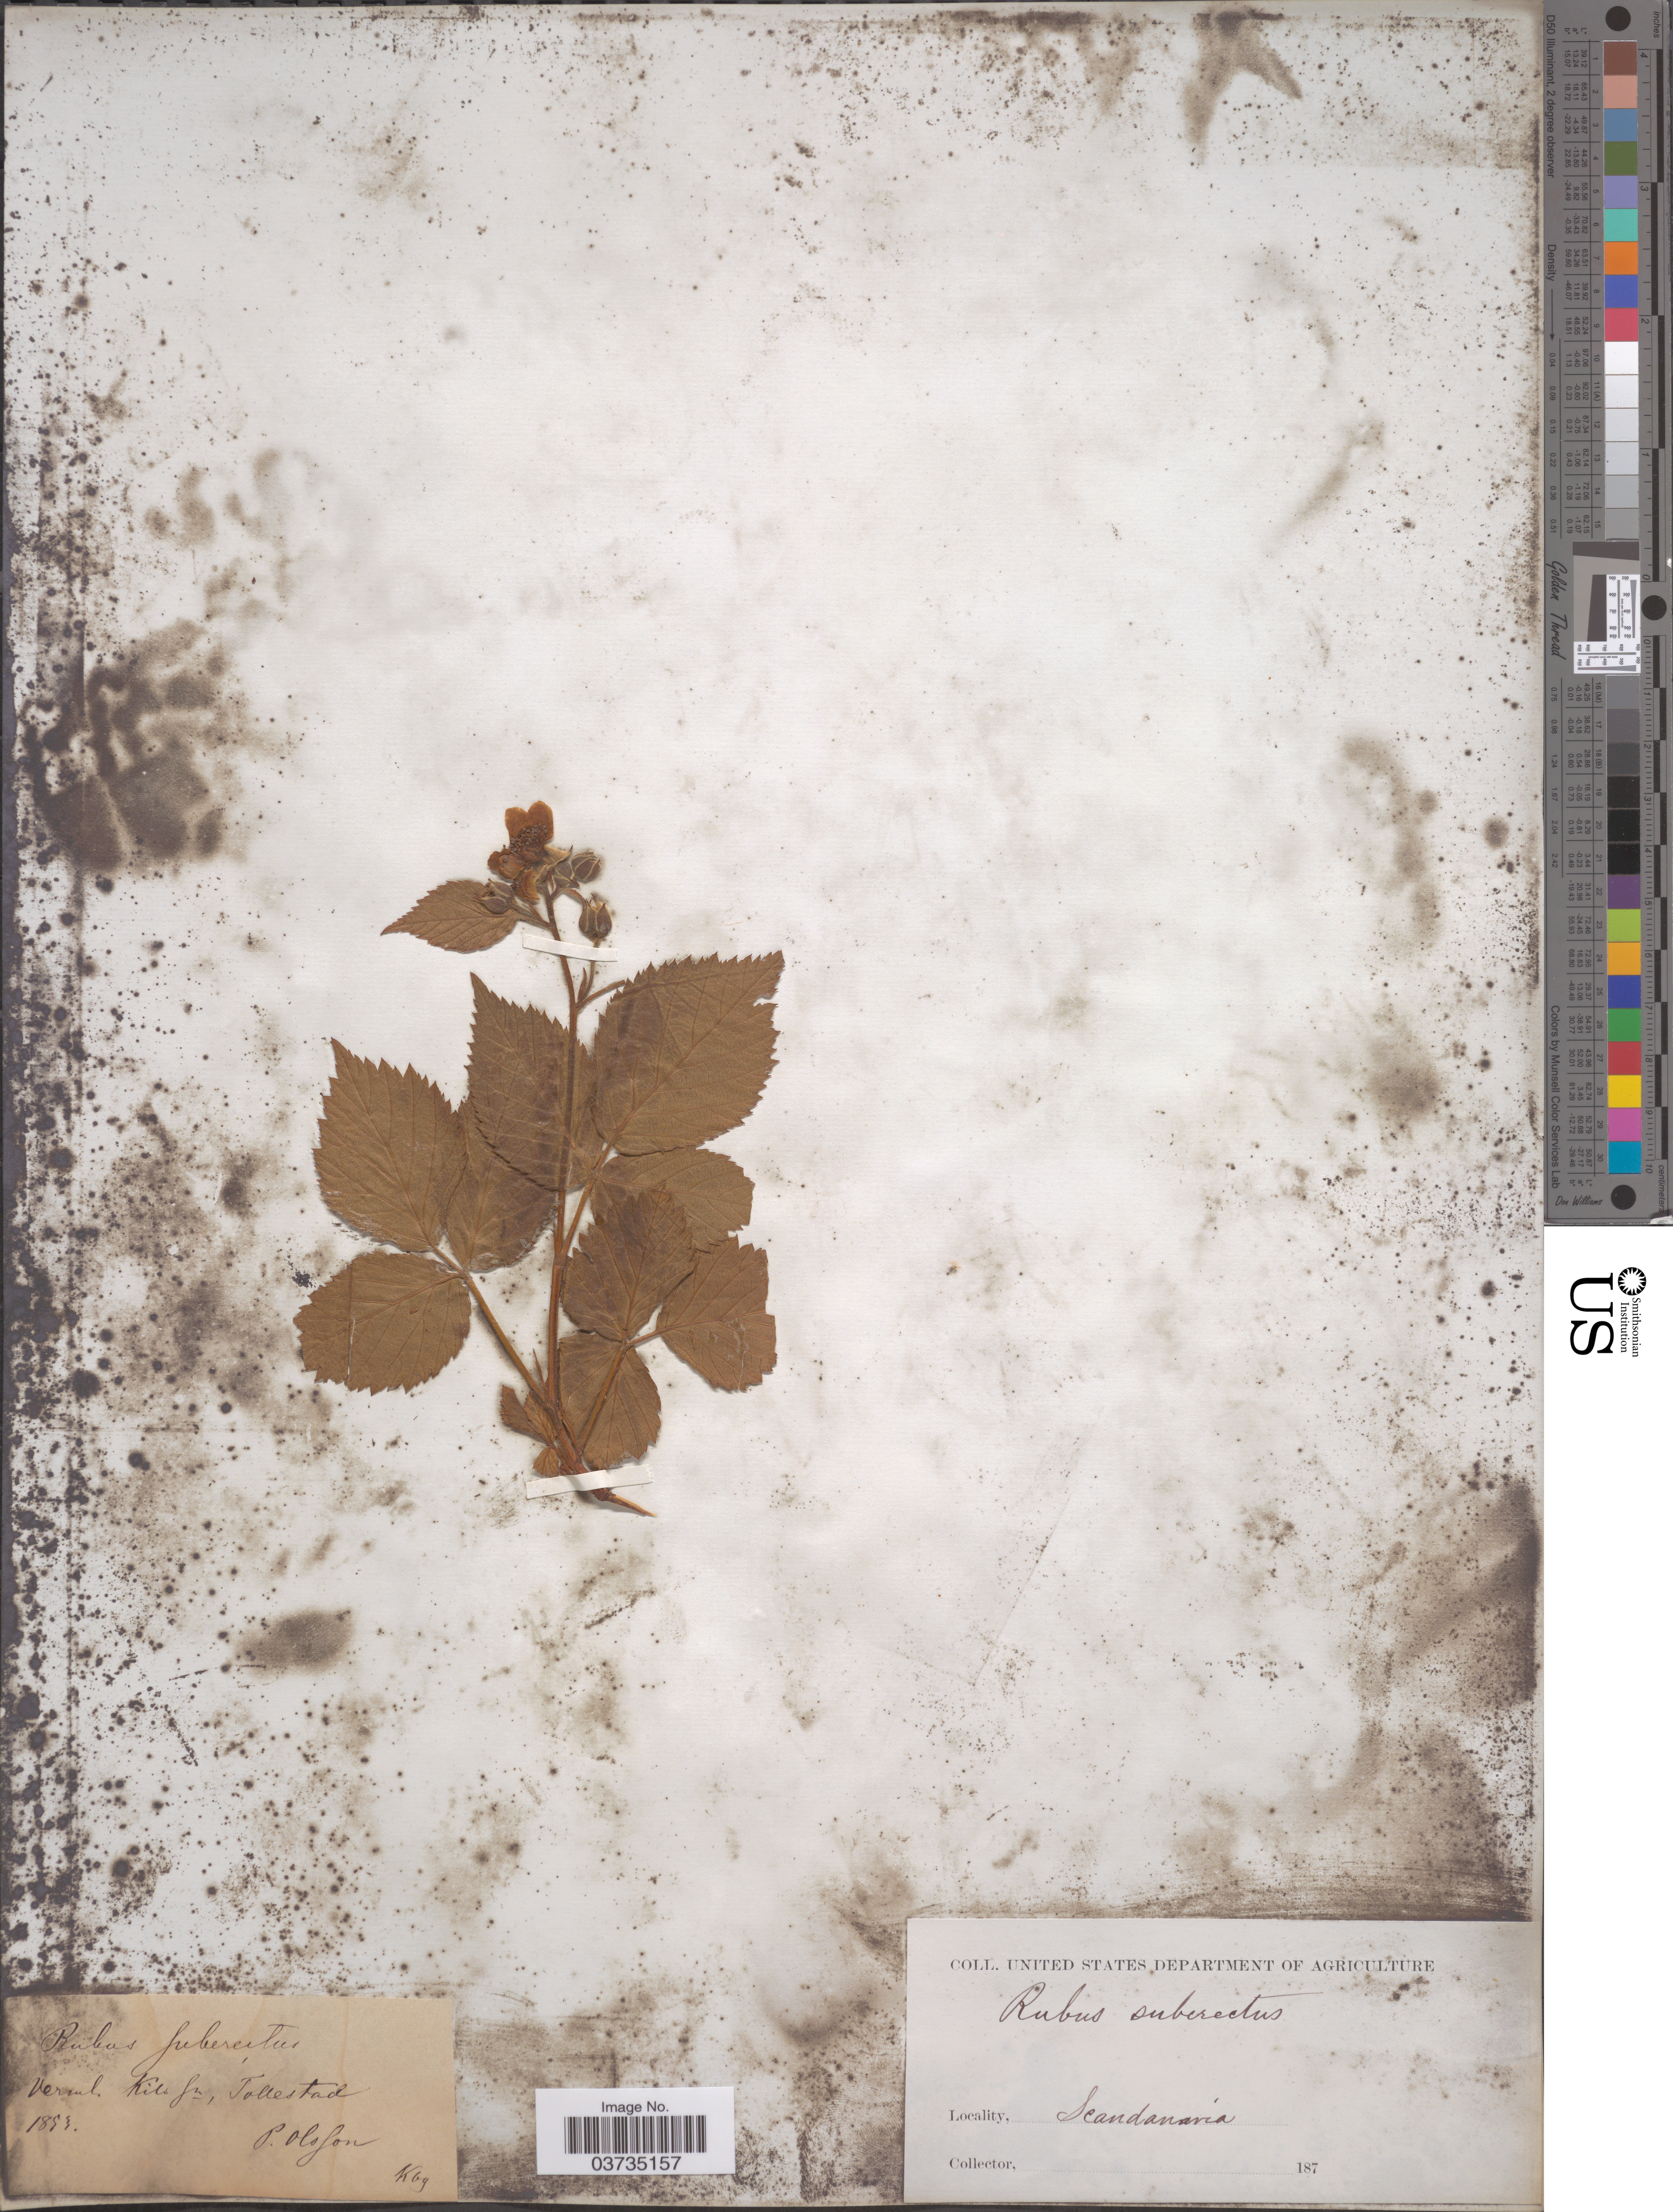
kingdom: Plantae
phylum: Tracheophyta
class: Magnoliopsida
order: Rosales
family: Rosaceae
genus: Rubus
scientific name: Rubus suberectus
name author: G. Anderson ex Sm.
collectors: P. Olsson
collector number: K69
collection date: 1853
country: Sweden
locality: Scandanavia. Verml. Kil sn., Tollestad.